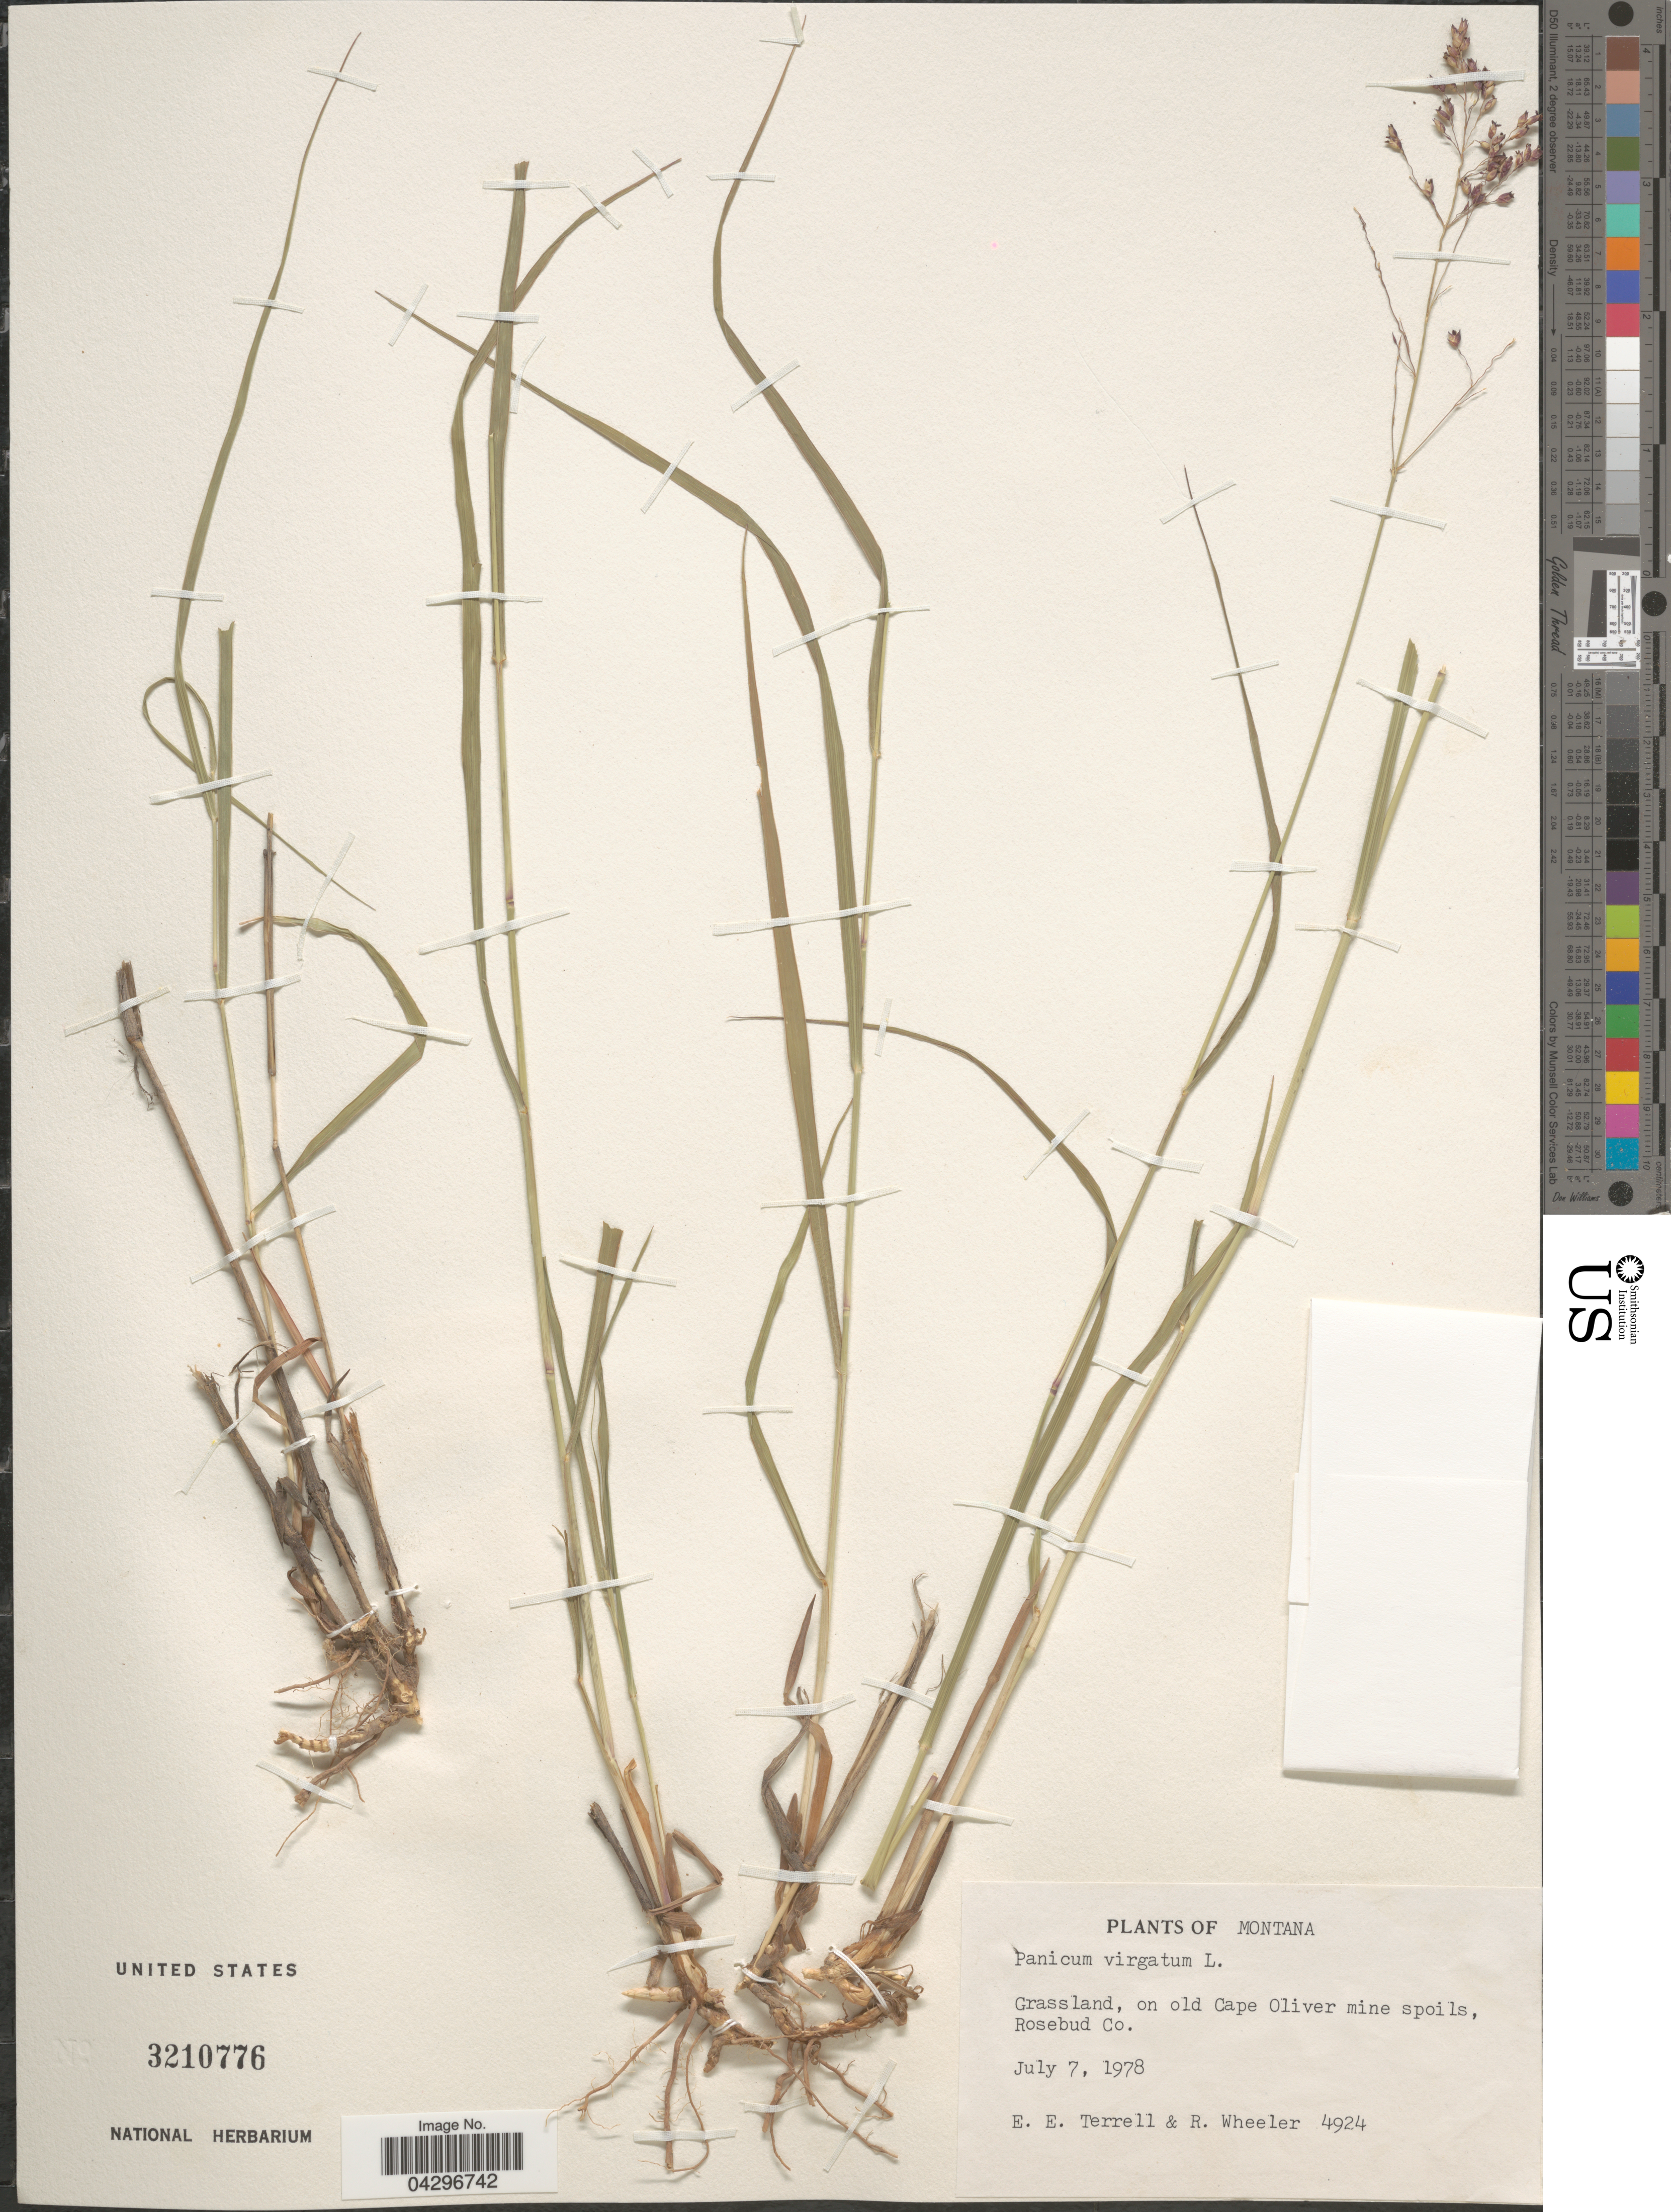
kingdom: Plantae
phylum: Tracheophyta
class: Liliopsida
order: Poales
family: Poaceae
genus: Panicum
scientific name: Panicum virgatum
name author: L.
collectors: E. E. Terrell & R. Wheeler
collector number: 4924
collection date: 1978-07-07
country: United States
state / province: Montana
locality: Grassland, on old Cape Oliver mine spoils, Rosebud Co.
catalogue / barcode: US 3210776